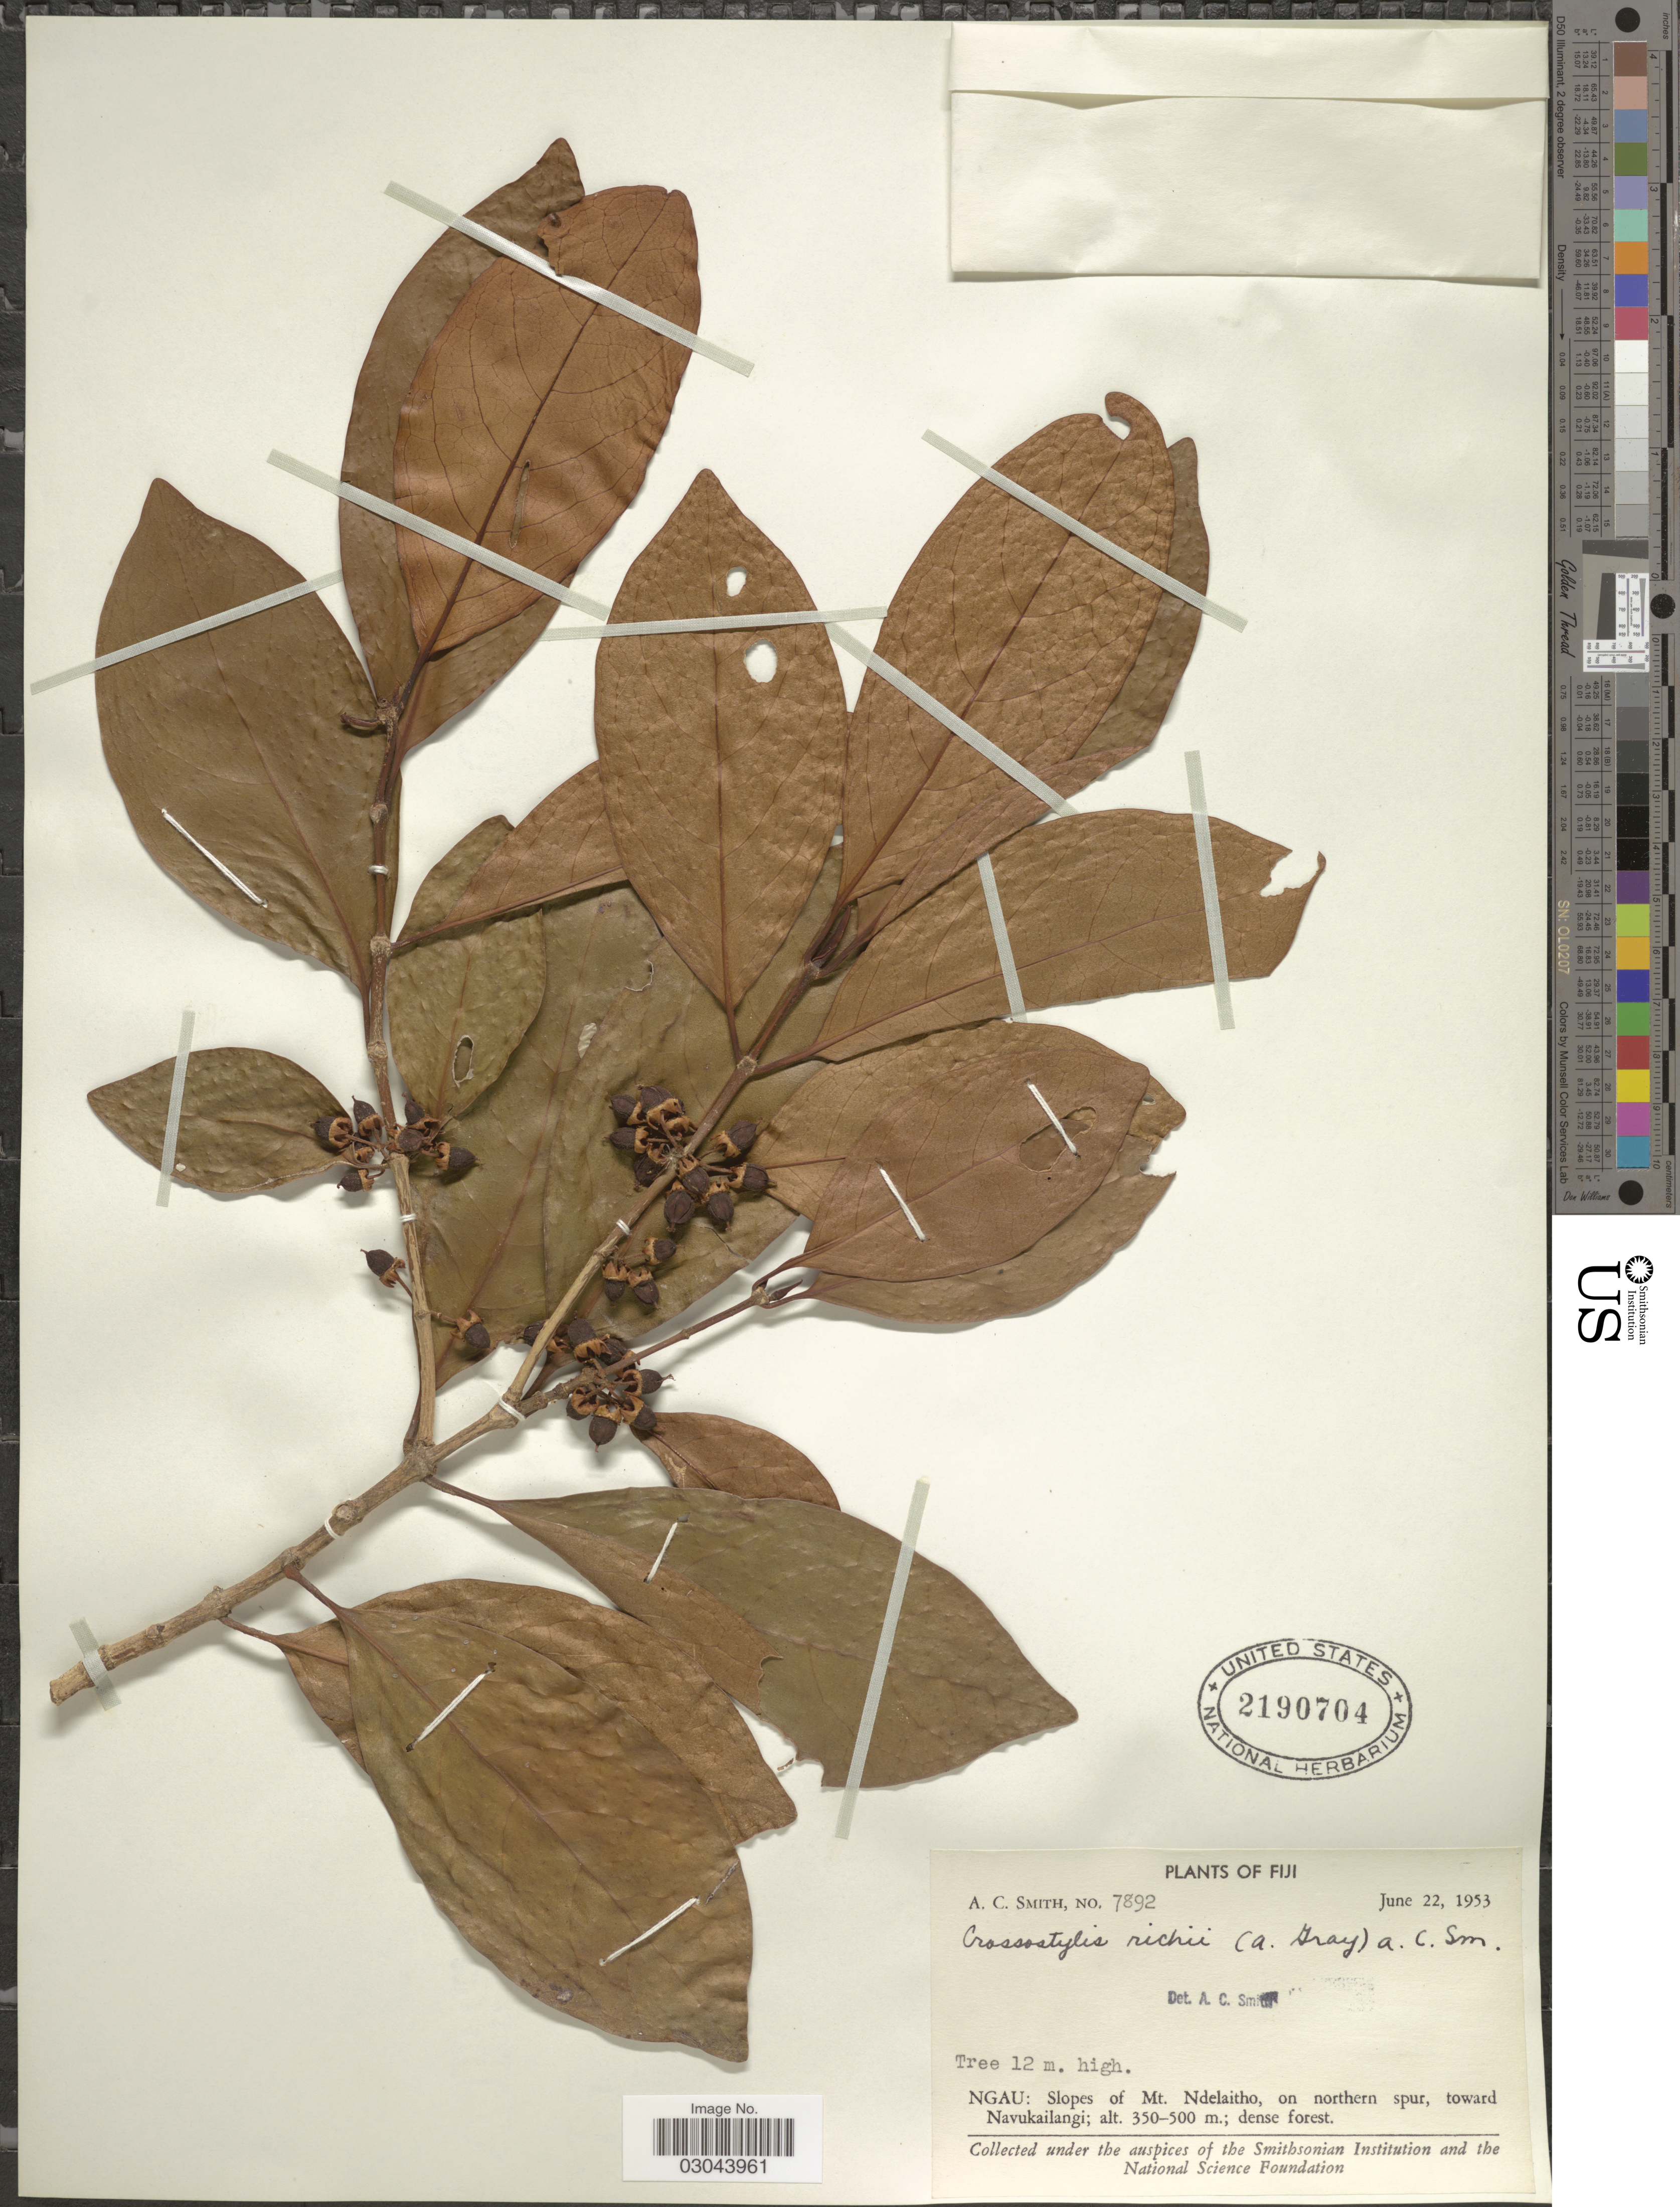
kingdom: Plantae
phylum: Tracheophyta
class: Magnoliopsida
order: Malpighiales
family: Rhizophoraceae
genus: Crossostylis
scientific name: Crossostylis richii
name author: (A. Gray) A.C. Sm.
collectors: A. C. Smith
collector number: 7892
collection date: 1953-06-22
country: Fiji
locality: Ngau: Slopes of Mt. Ndelaitho, on northern spur, toward Navukailangi.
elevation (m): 350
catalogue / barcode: US 2190704